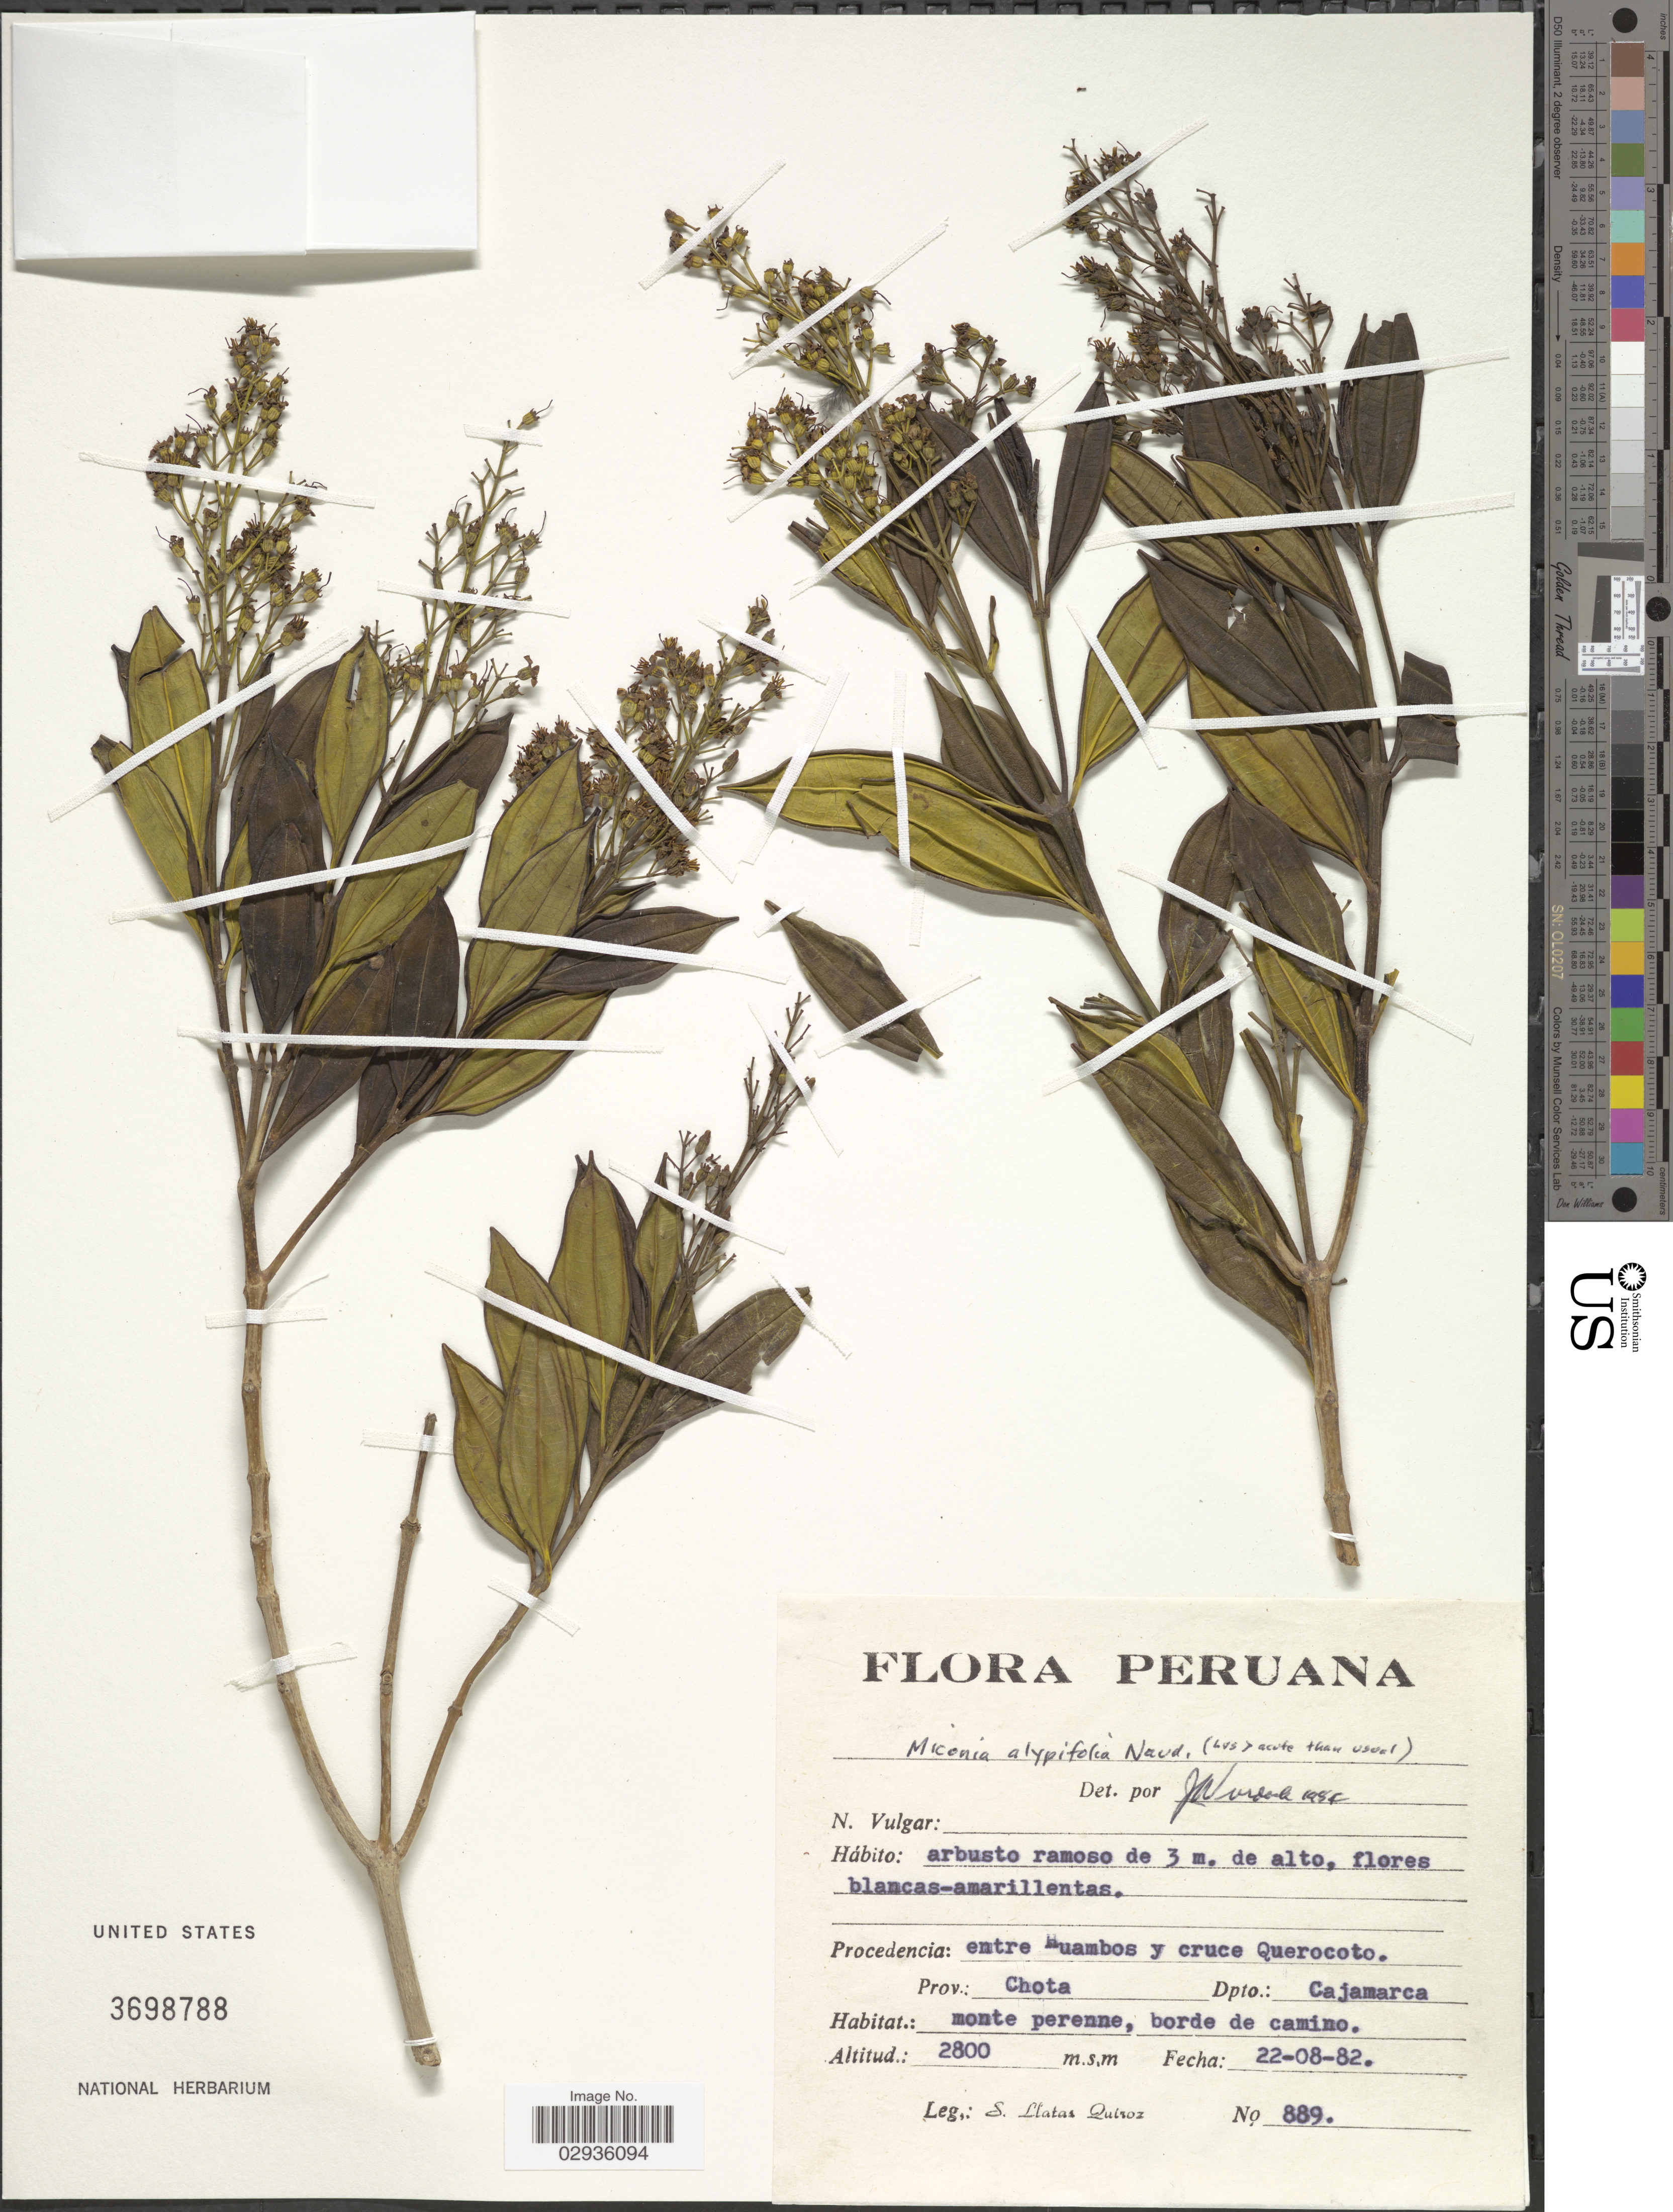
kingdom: Plantae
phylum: Tracheophyta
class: Magnoliopsida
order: Myrtales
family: Melastomataceae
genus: Miconia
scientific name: Miconia alypifolia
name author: Naudin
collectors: S. Llatas Quiroz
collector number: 889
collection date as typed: Transcribed d/m/y: 22/8/82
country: Peru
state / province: Cajamarca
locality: Entre Huambos y cruce Querocoto. Prov.: Chota, Dpto.: Cajamarca.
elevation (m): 2800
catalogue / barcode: US 3698788